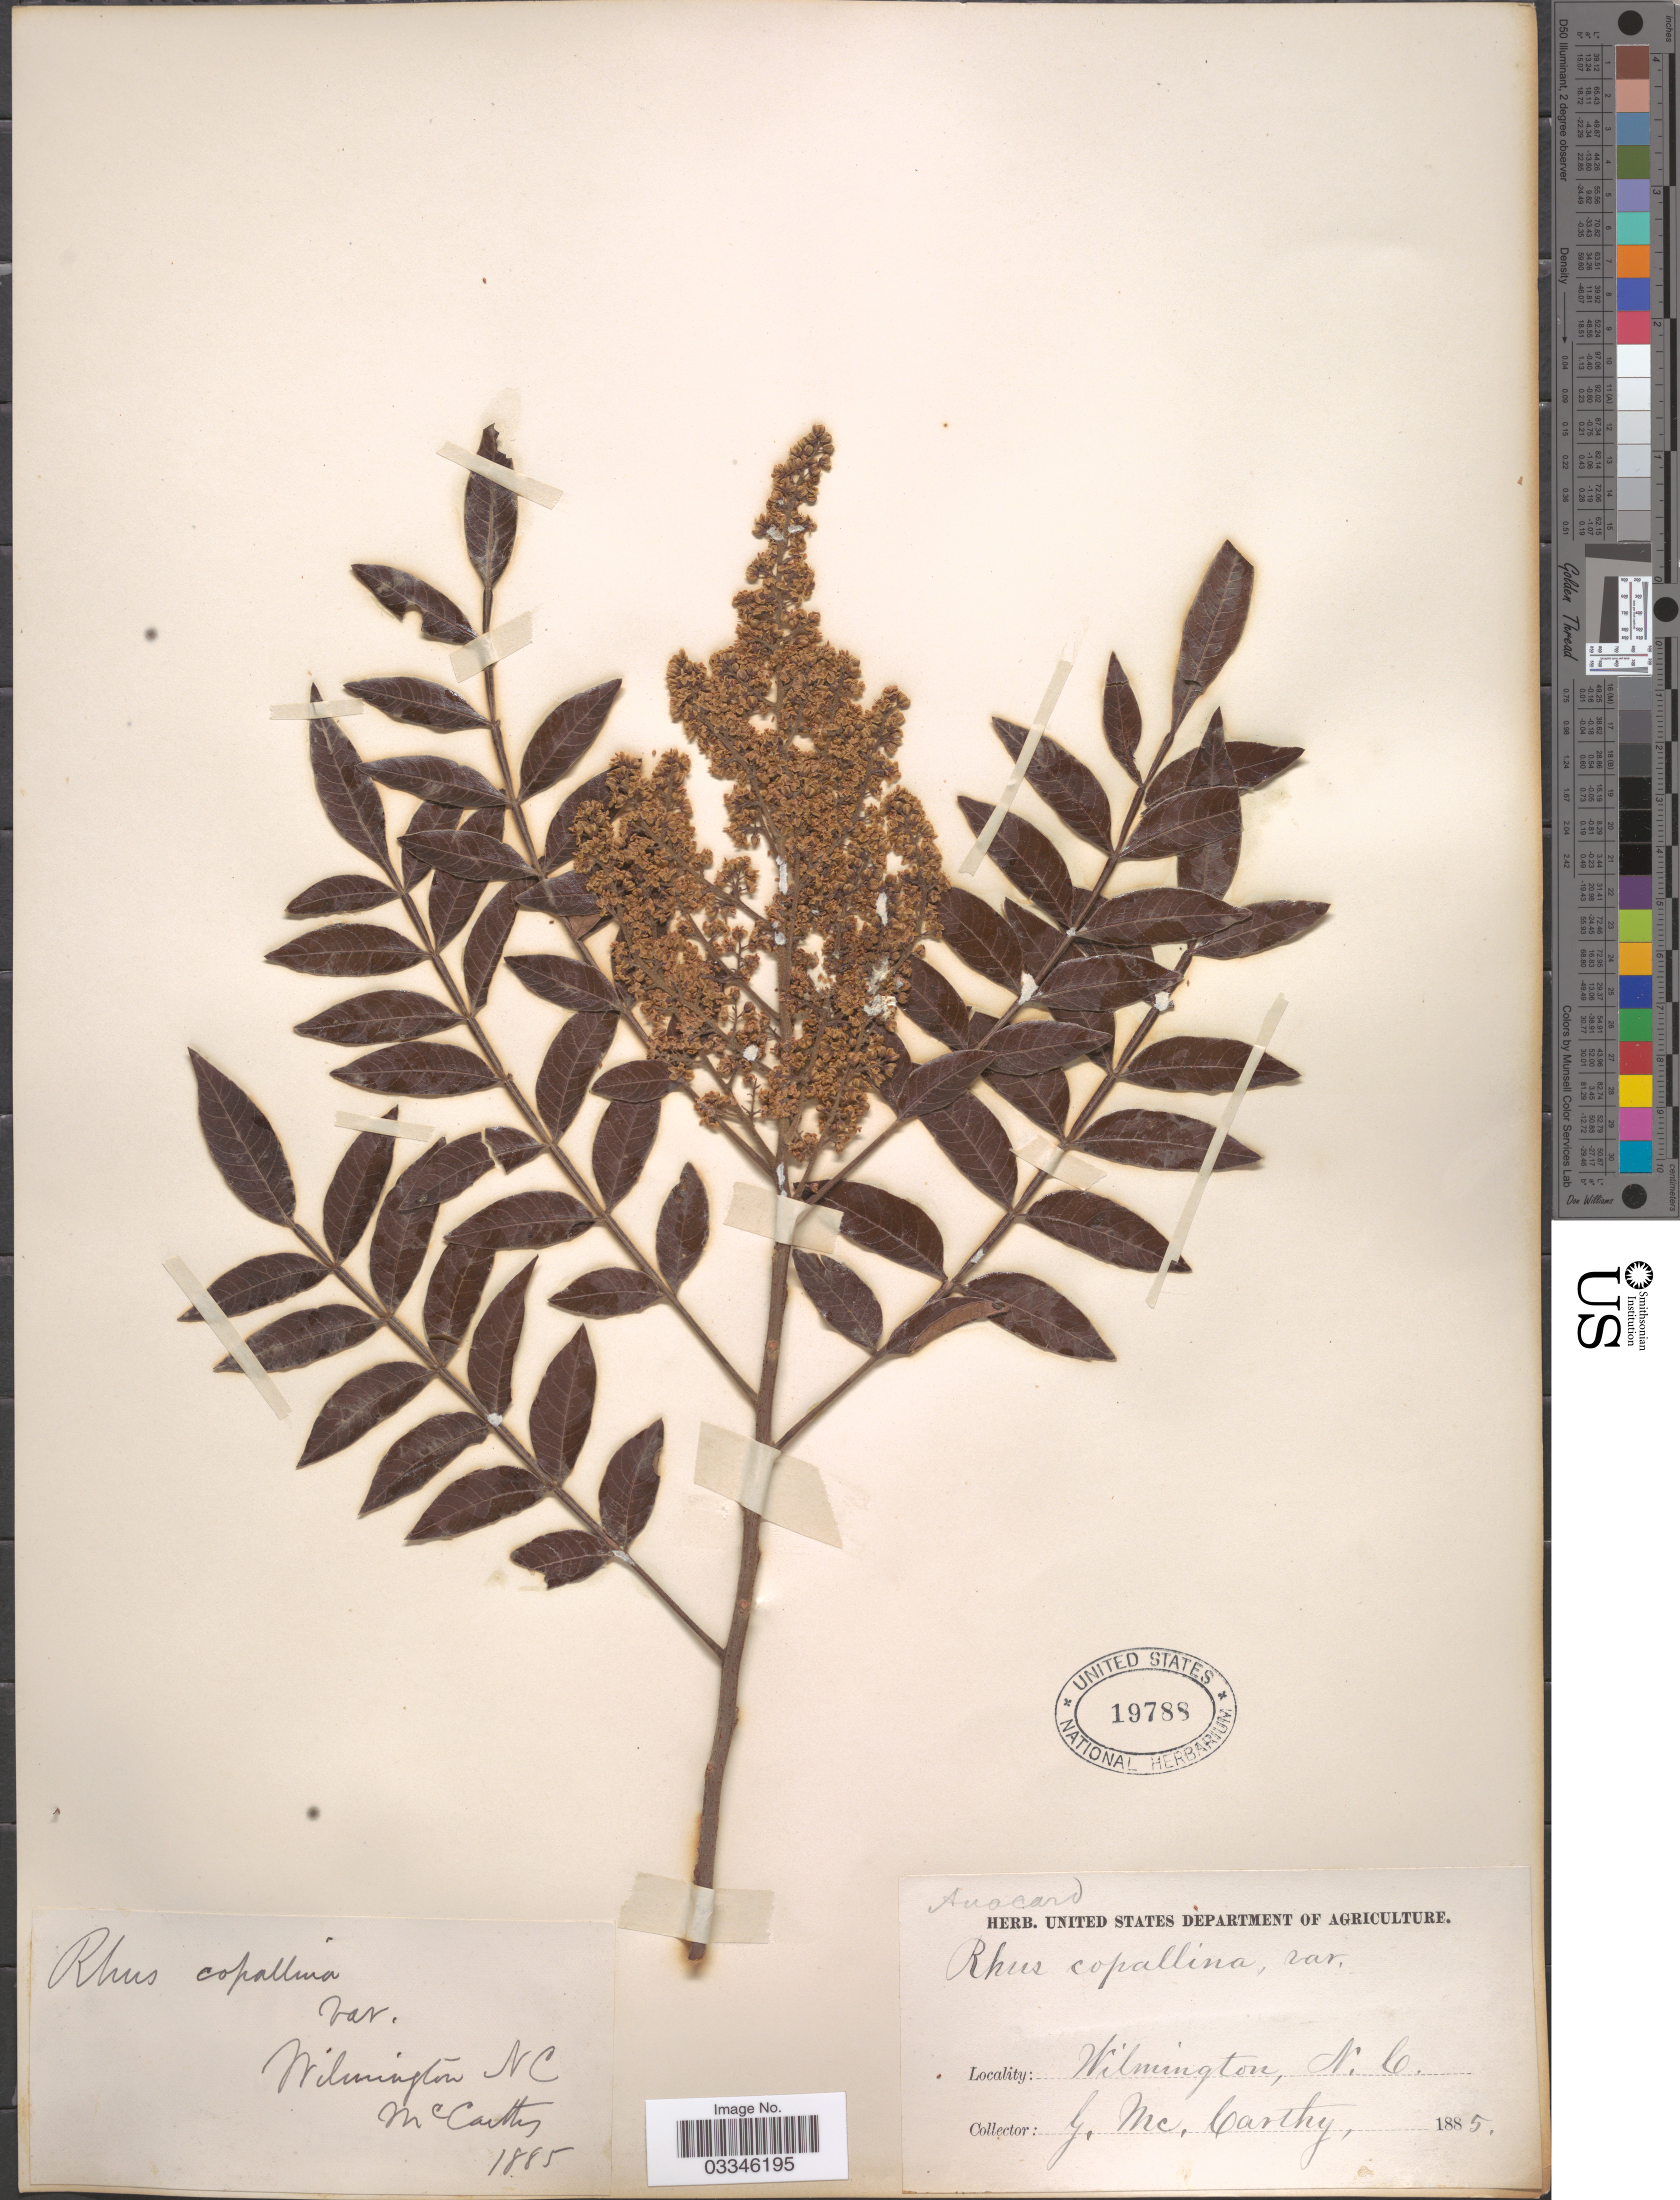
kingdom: Plantae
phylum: Tracheophyta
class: Magnoliopsida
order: Sapindales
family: Anacardiaceae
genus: Rhus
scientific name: Rhus leucantha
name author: Jacq.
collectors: G. McCarthy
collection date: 1885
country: United States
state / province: North Carolina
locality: Wilmington.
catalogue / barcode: US 19788